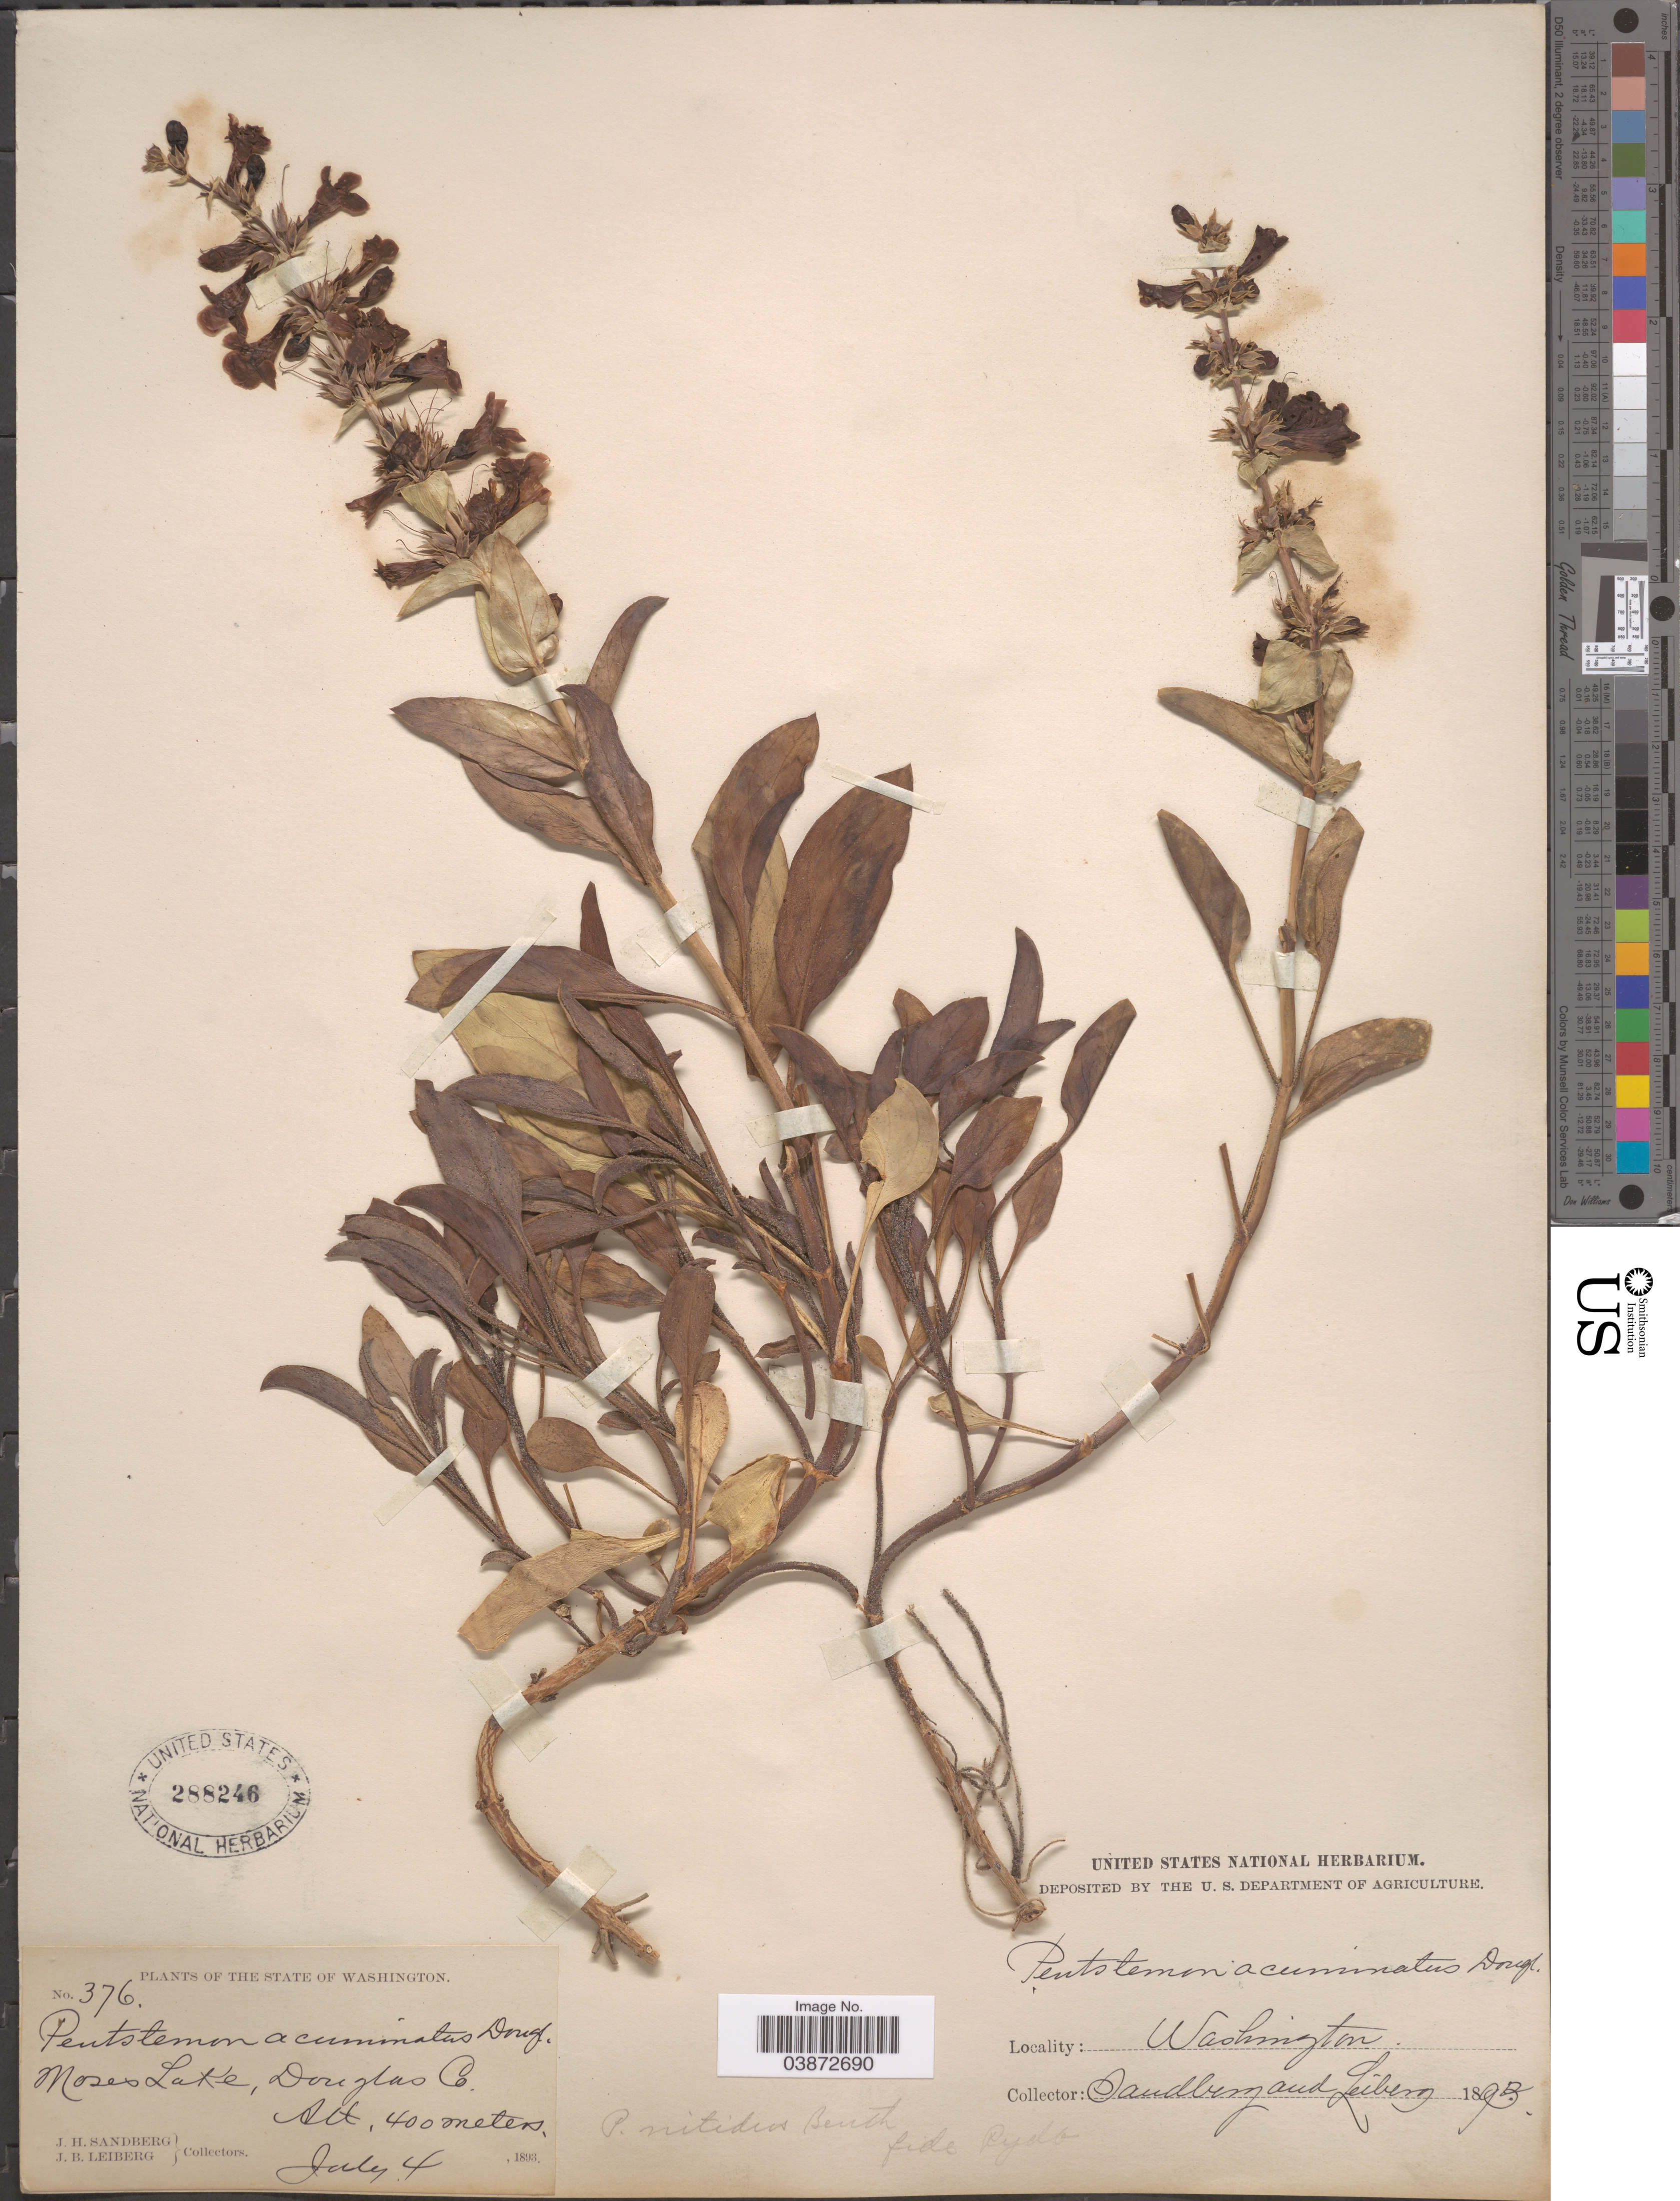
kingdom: Plantae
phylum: Tracheophyta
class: Magnoliopsida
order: Lamiales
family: Plantaginaceae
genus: Penstemon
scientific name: Penstemon acuminatus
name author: Greene ex Lindl.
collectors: J. H. Sandberg & J. B. Leiberg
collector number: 376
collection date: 1893-07-04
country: United States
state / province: Washington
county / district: Douglas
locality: Moses Lake, Douglas Co.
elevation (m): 400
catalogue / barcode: US 288246